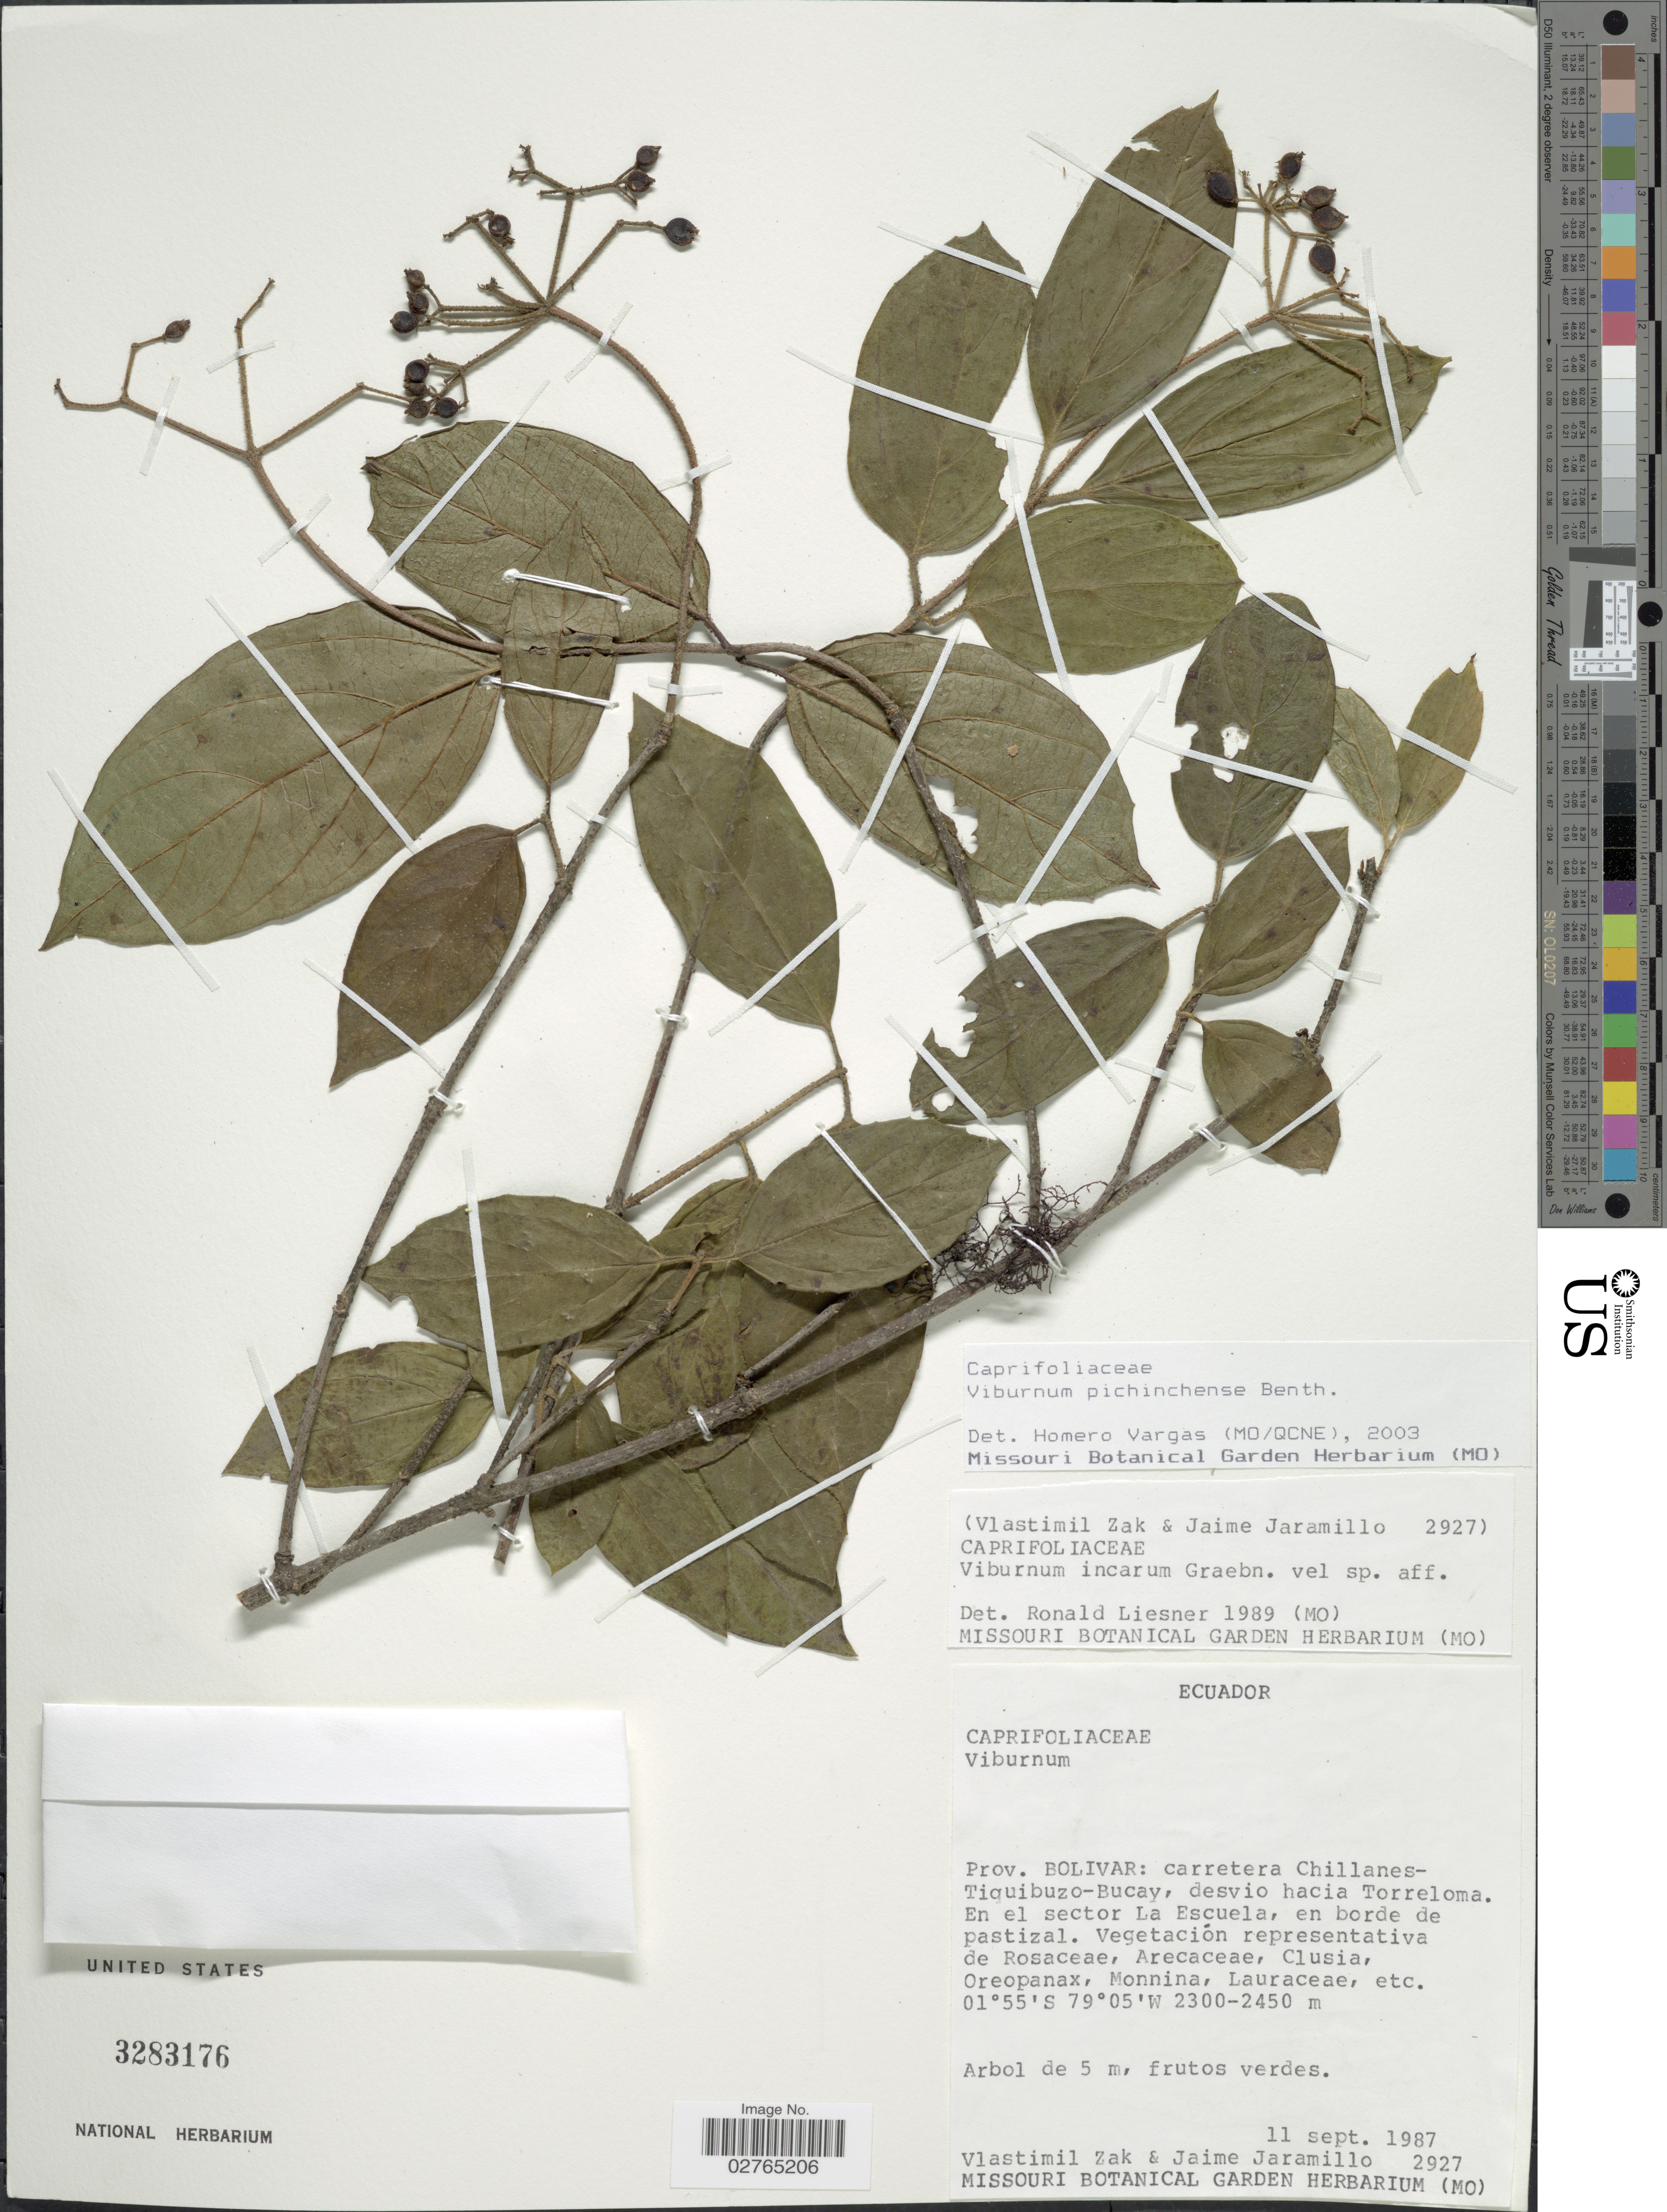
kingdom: Plantae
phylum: Tracheophyta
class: Magnoliopsida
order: Dipsacales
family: Viburnaceae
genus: Viburnum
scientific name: Viburnum pichinchense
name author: Benth.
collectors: V. Zak & J. Jaramillo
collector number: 2927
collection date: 1987-09-11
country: Ecuador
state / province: Bolívar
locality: Carretera Chillanes-Tiquibuzo-Bucay, desvio hacia Torreloma. En el sector La Escuela, borde de pastizal.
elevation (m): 2300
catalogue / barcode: US 3283176